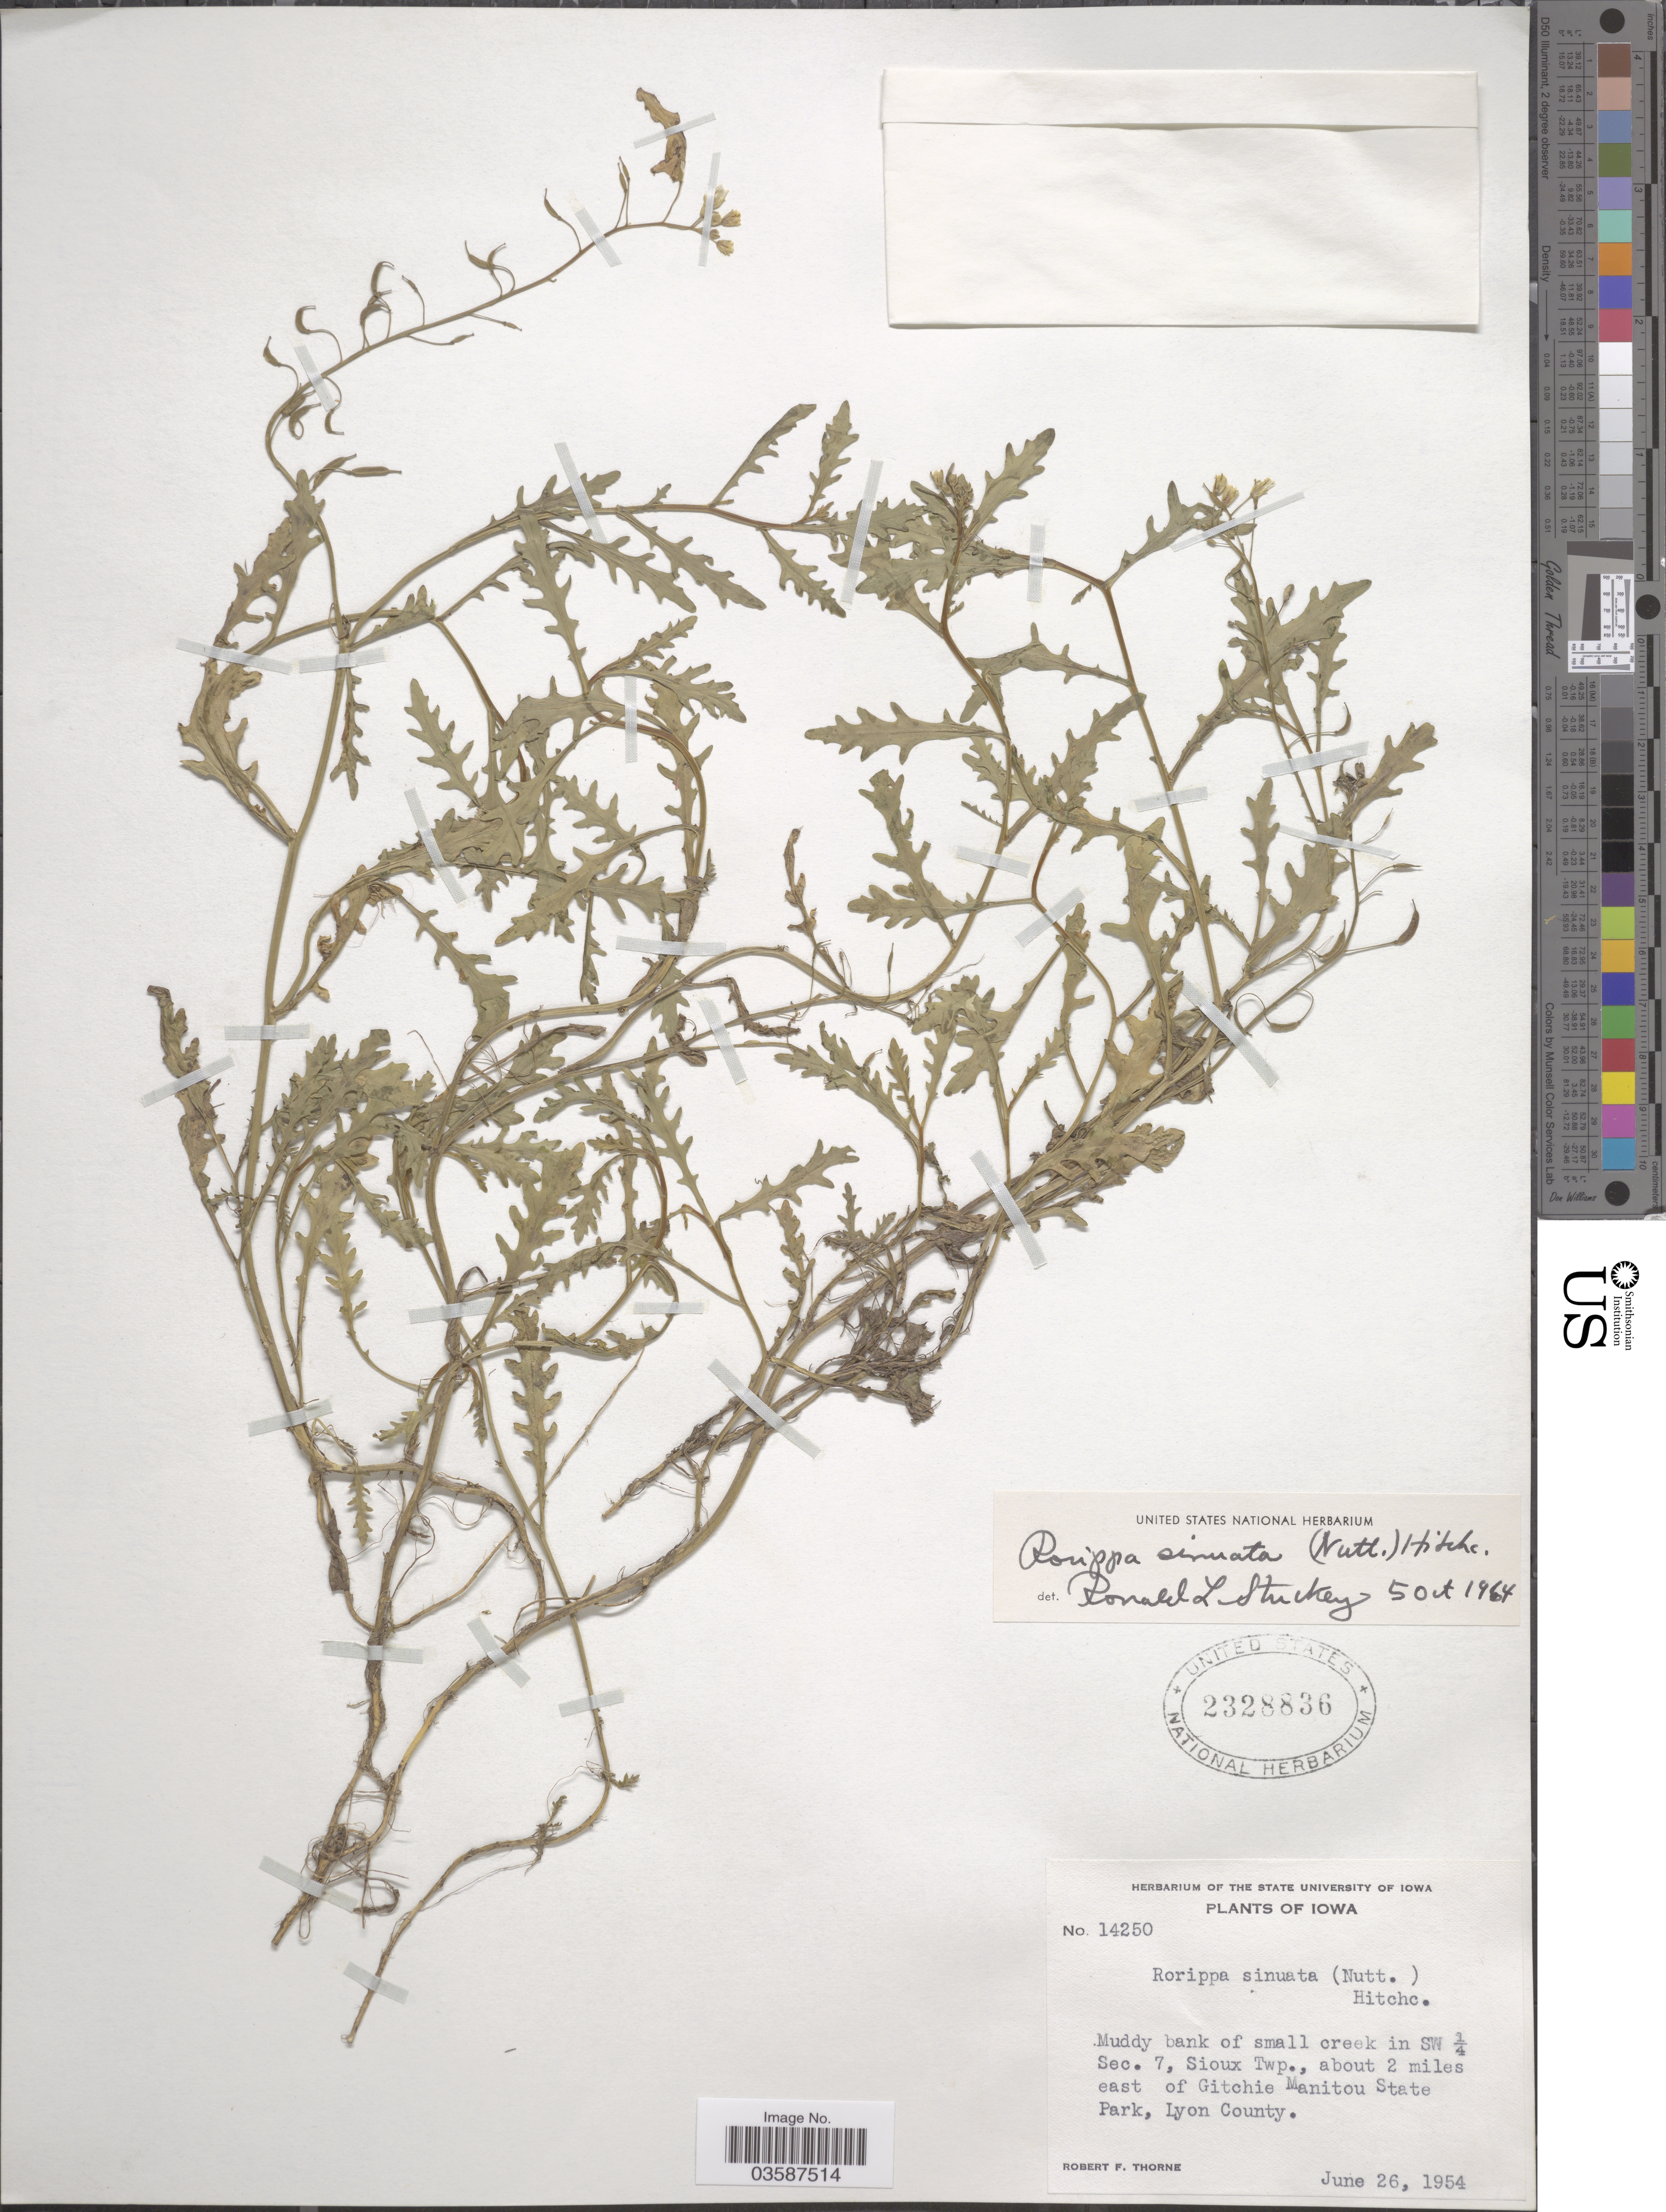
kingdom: Plantae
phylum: Tracheophyta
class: Magnoliopsida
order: Brassicales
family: Brassicaceae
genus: Rorippa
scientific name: Rorippa sinuata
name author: (Nutt.) Hitchc.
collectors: R. F. Thorne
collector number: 14250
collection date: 1954-06-26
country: United States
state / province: Iowa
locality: Muddy bank of small creek in SW ¼ Sec. 7, Sioux Twp., about 2 miles east of Gitchie Manitou State Park, Lyon County.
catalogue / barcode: US 2328836